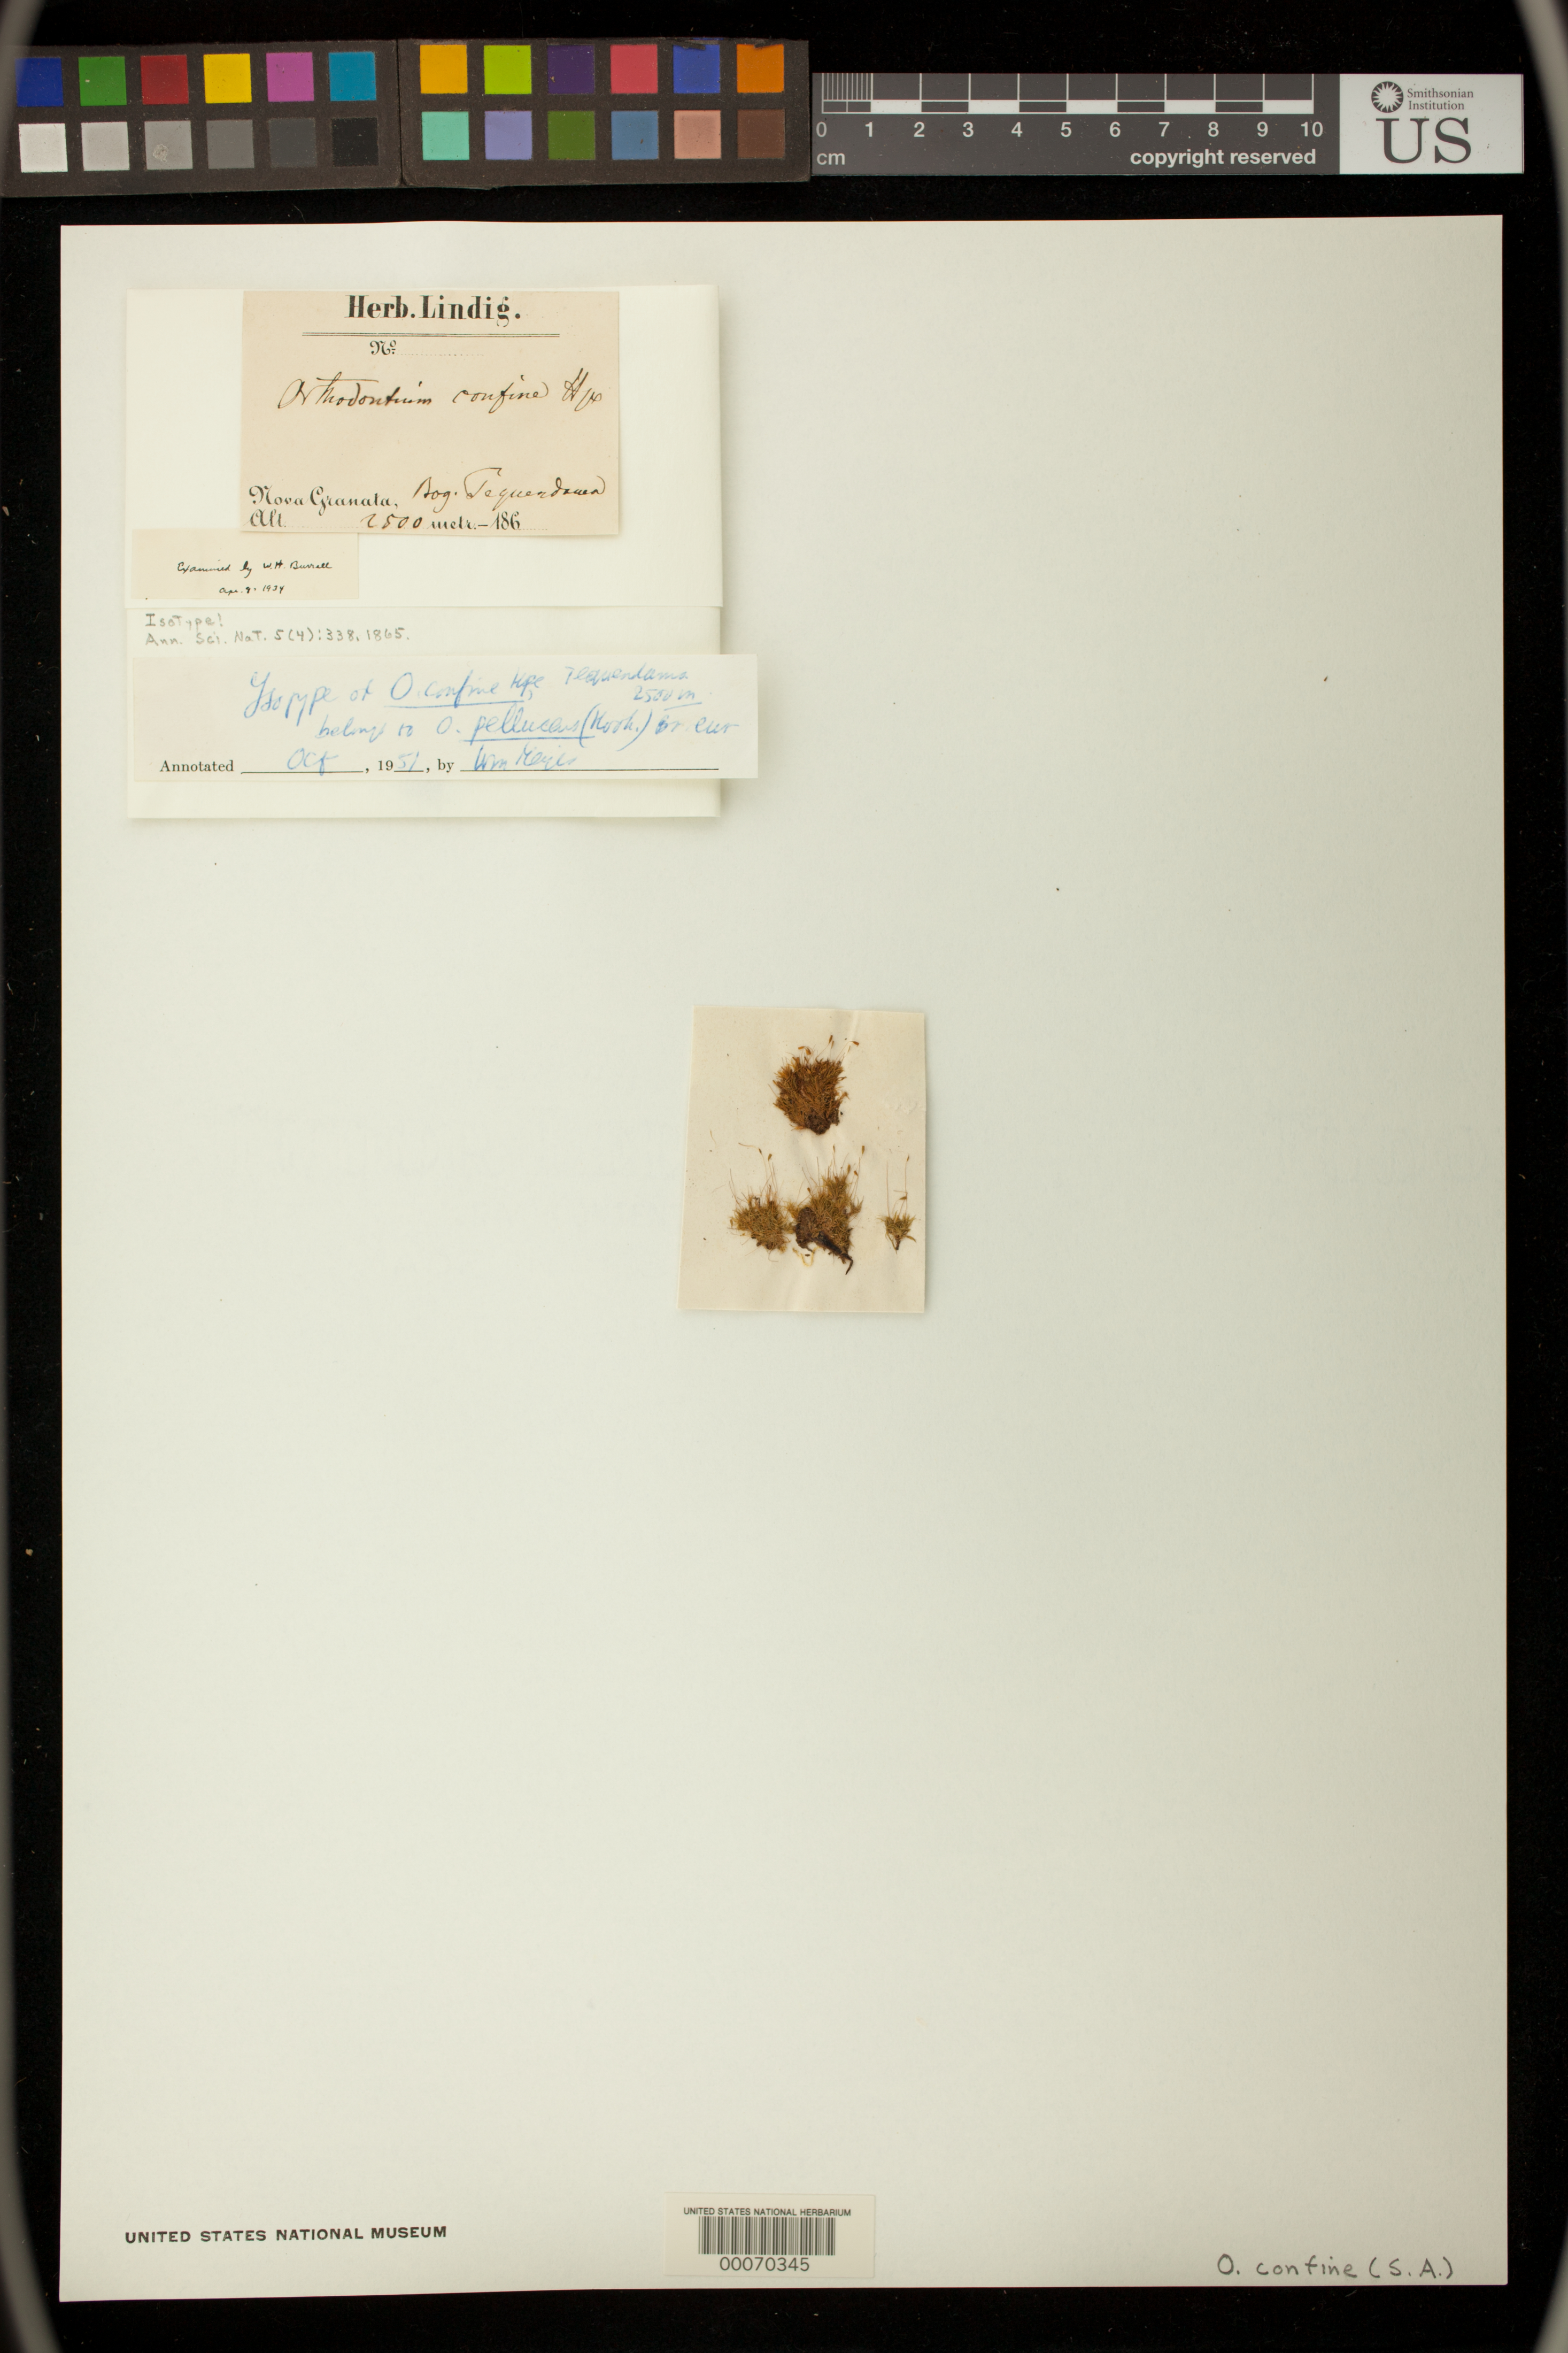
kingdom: Plantae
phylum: Bryophyta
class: Bryopsida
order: Bryales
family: Bryaceae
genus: Orthodontium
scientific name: Orthodontium confine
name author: Hampe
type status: Isotype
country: Colombia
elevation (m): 1500